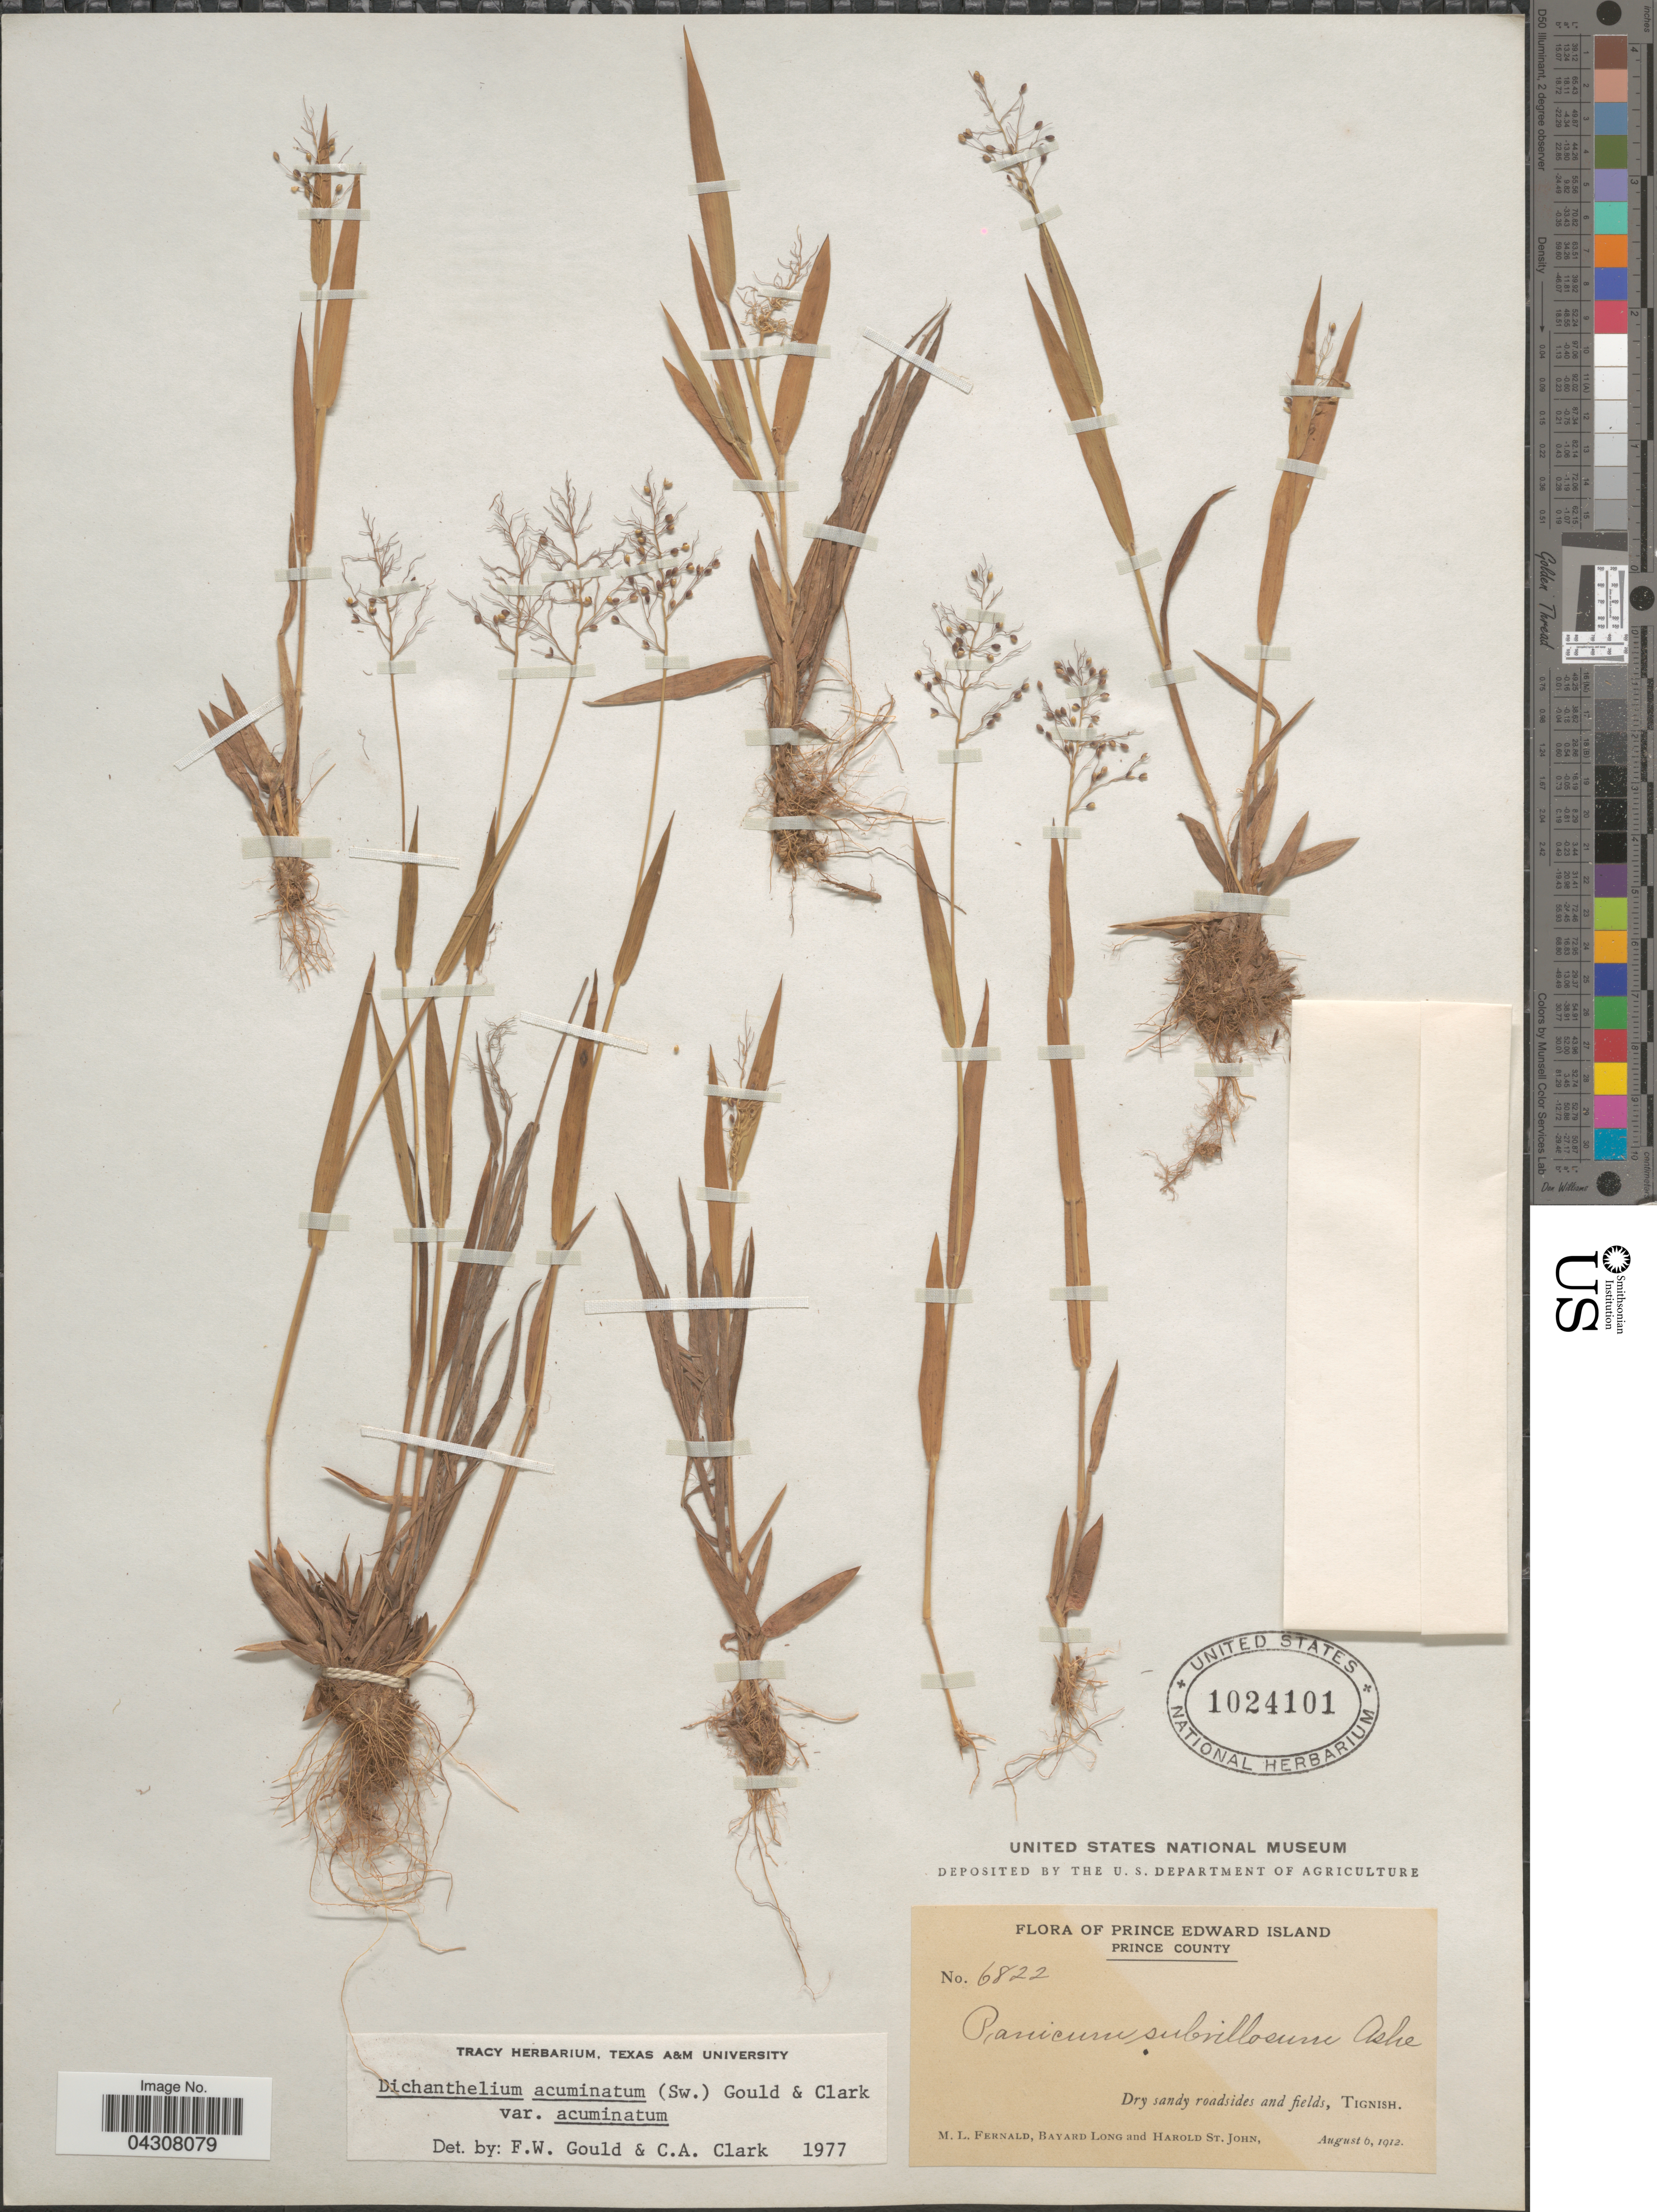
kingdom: Plantae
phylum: Tracheophyta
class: Liliopsida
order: Poales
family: Poaceae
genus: Dichanthelium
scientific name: Dichanthelium acuminatum var. acuminatum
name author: (Sw.) Gould & C.A. Clark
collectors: M. L. Fernald, B. Long & H. St. John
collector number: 6822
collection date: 1912-08-06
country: Canada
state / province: Prince Edward Island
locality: Prince County. Dry sandy roadsides and fields, Tignish.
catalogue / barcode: US 1024101